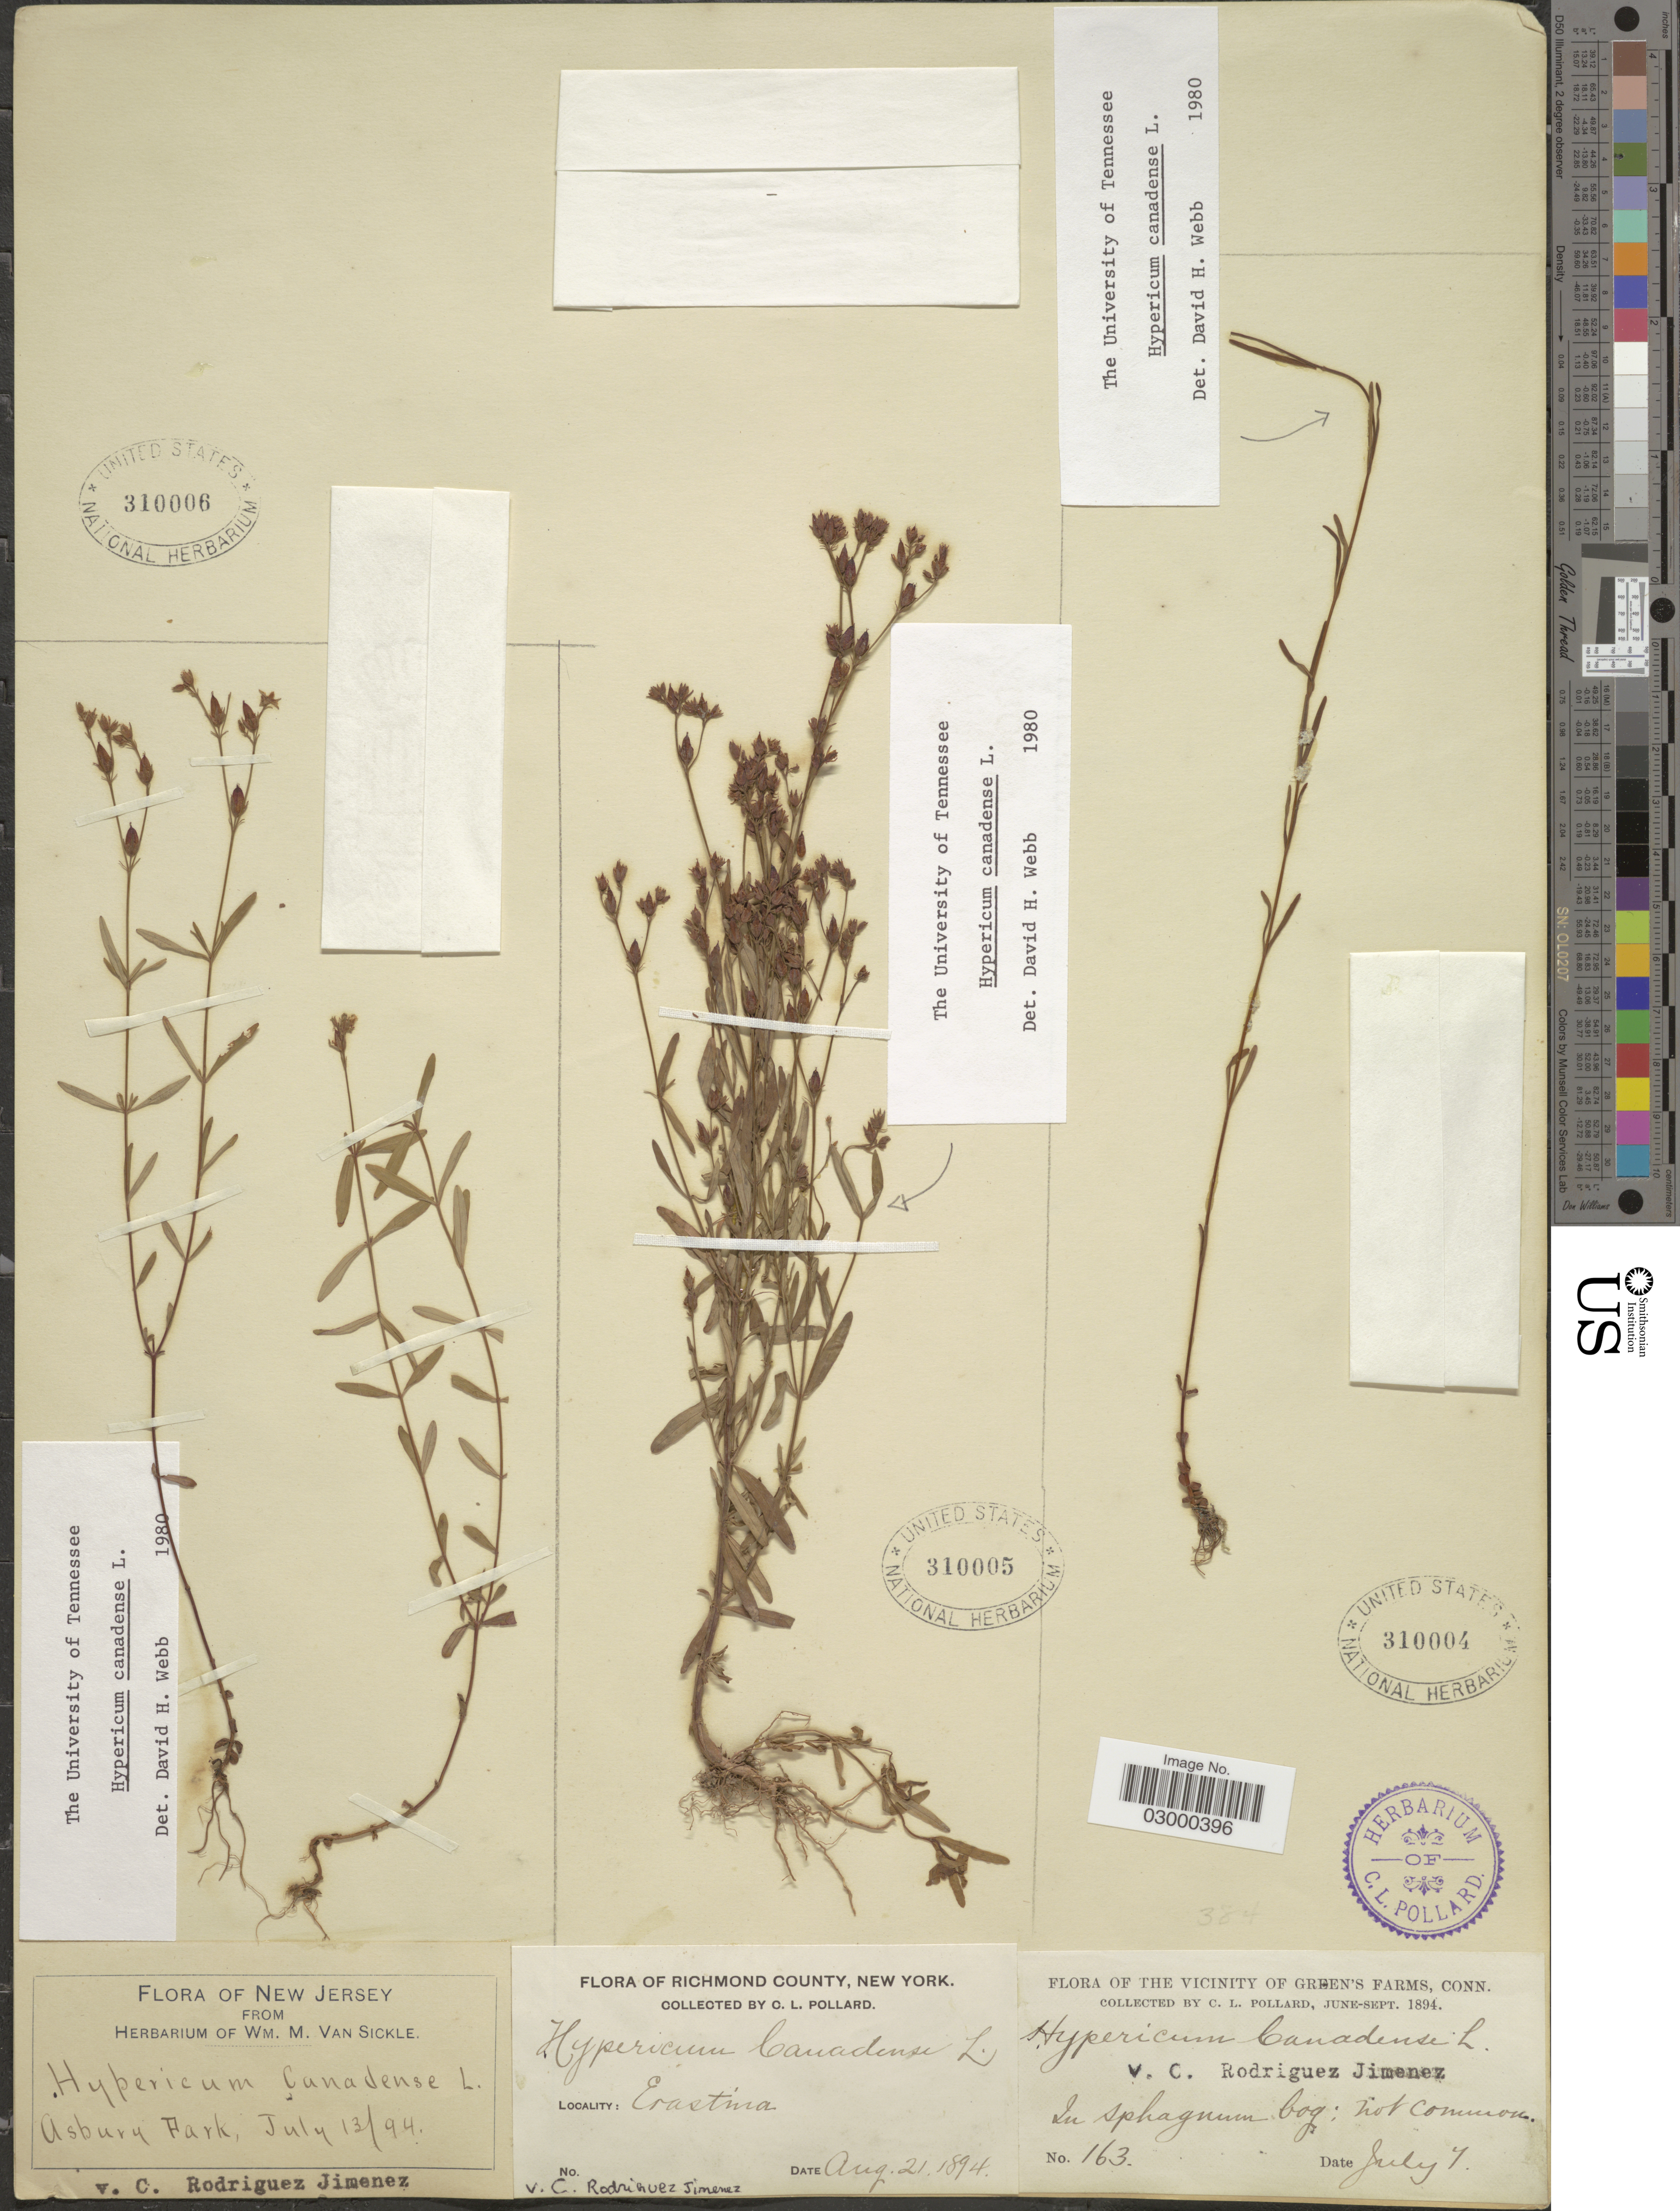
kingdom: Plantae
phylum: Tracheophyta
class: Magnoliopsida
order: Malpighiales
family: Hypericaceae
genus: Hypericum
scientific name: Hypericum canadense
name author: L.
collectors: ex herb. Wm. M. Van Sickle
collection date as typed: Transcribed d/m/y: 13/7/94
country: United States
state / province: New Jersey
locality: Asbury Park.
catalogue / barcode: US 310006-3